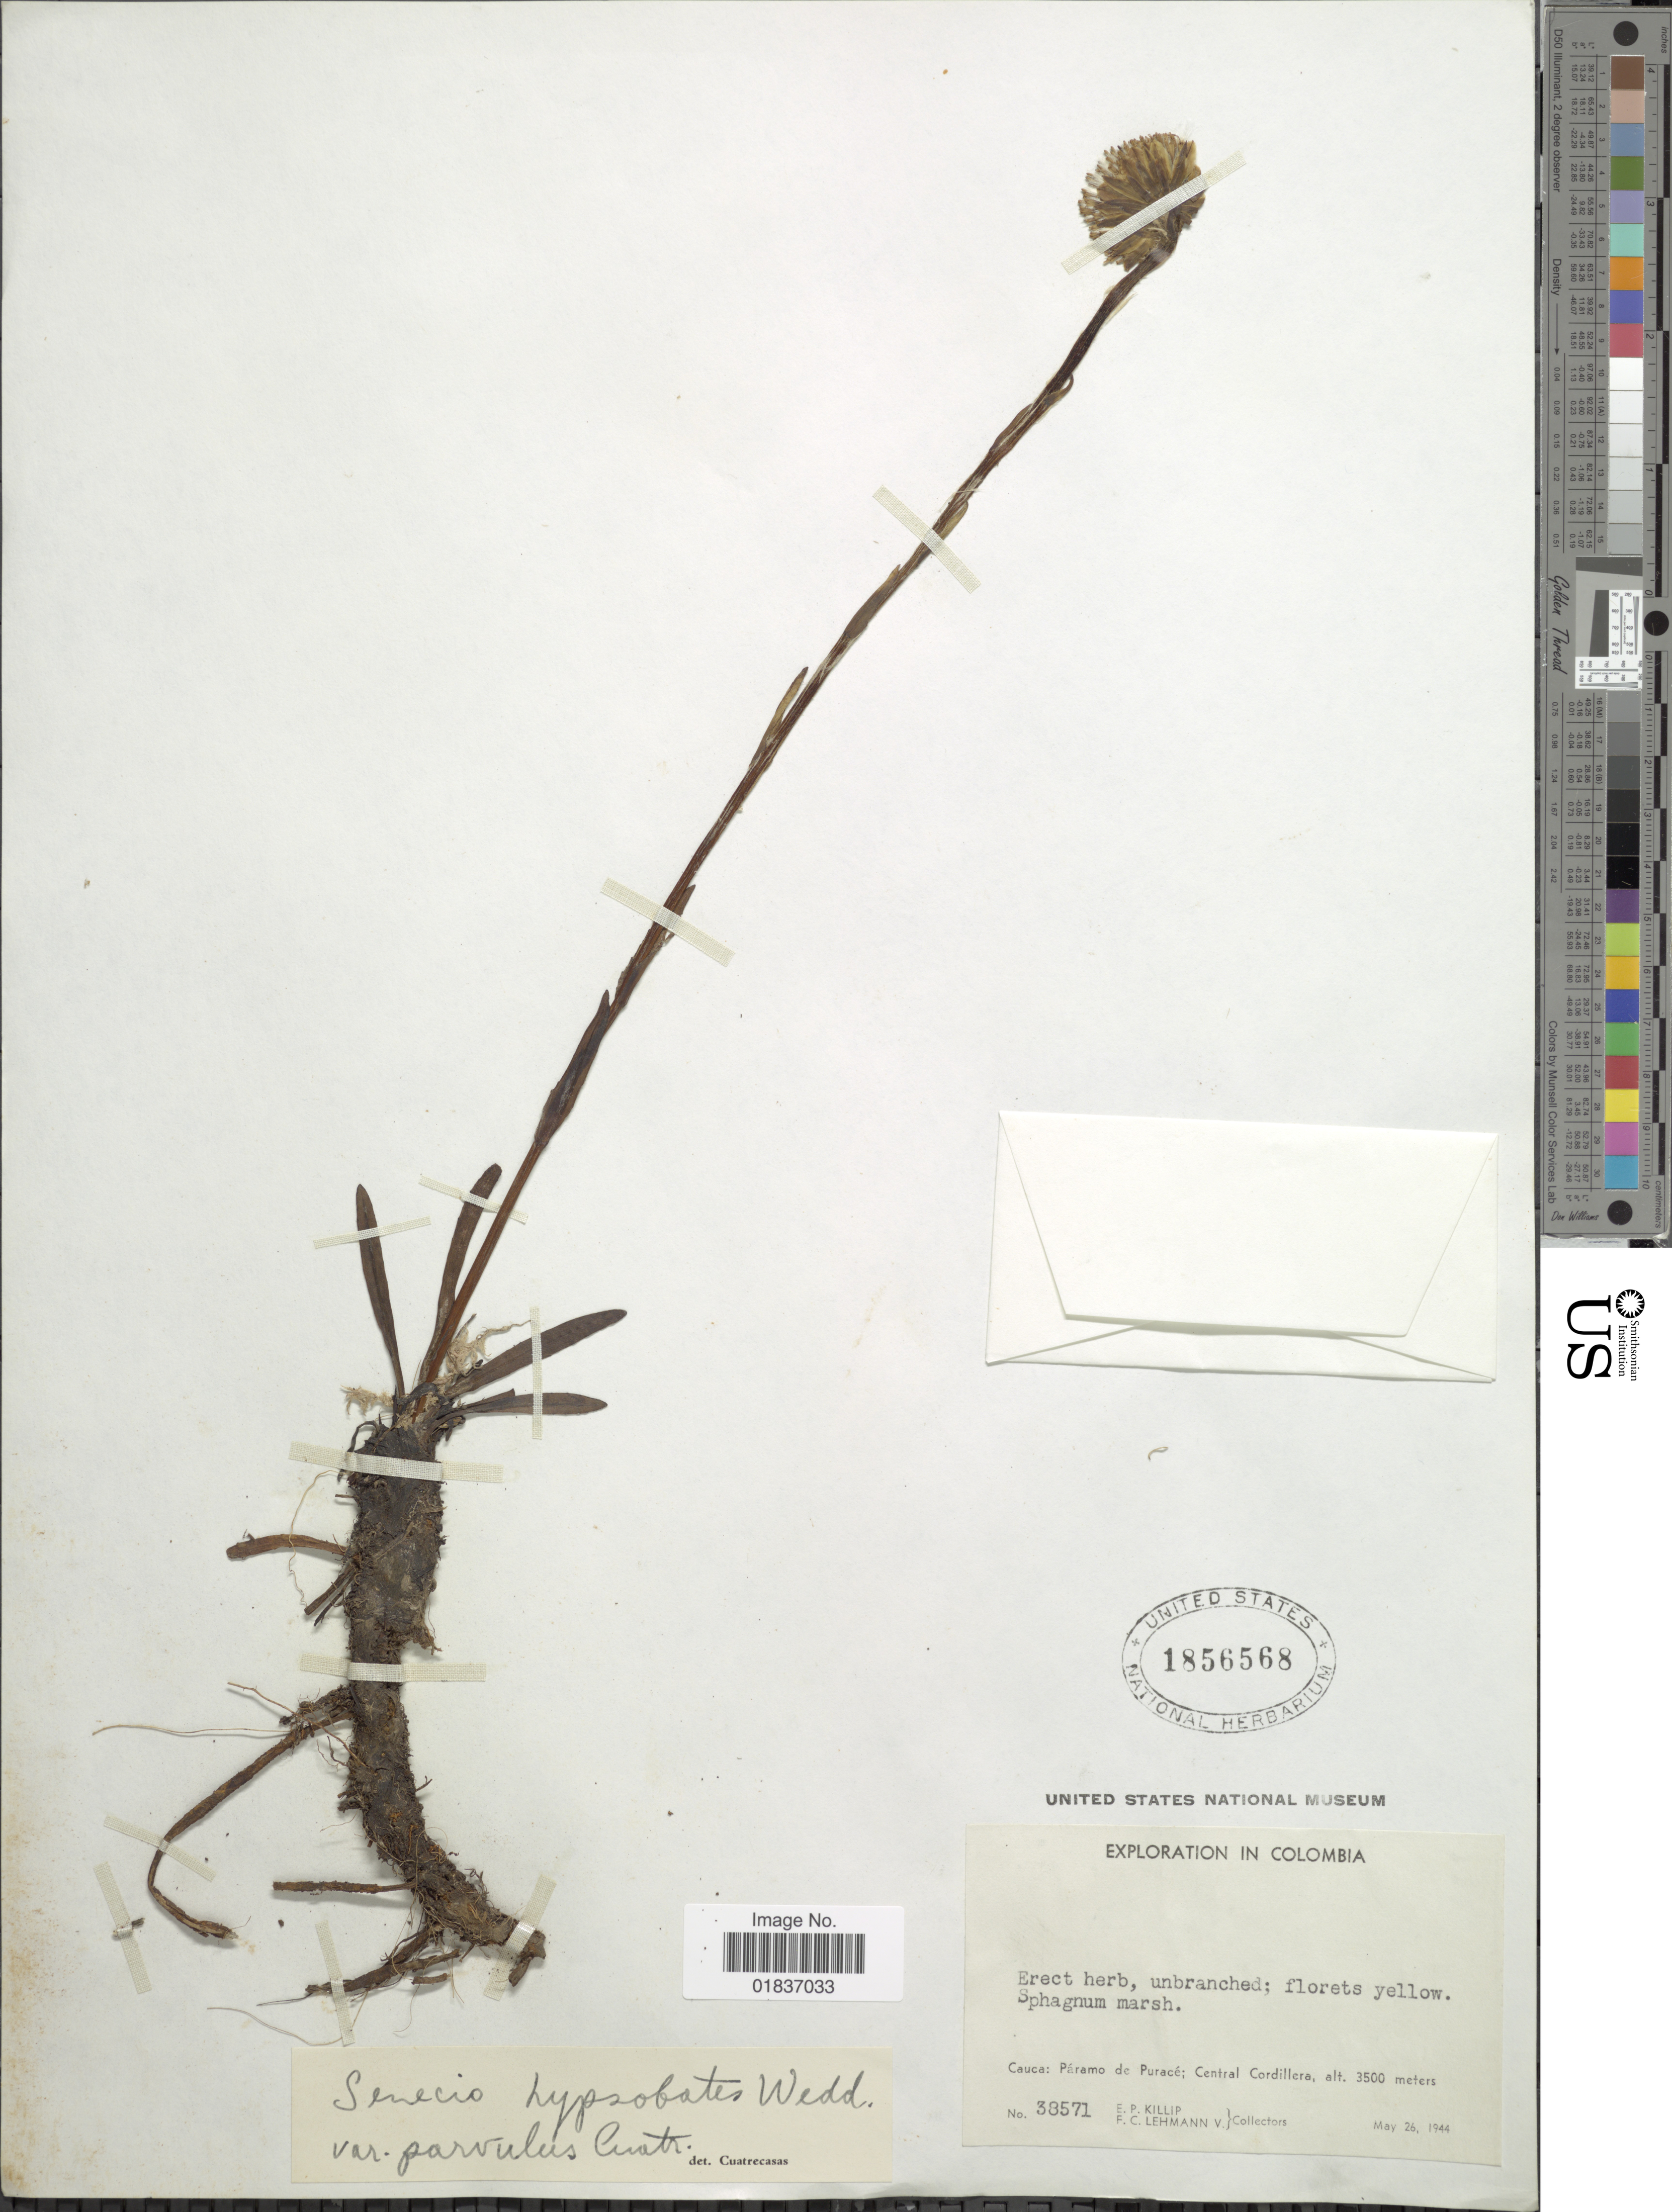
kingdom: Plantae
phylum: Tracheophyta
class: Magnoliopsida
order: Asterales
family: Asteraceae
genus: Senecio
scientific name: Senecio hypsobates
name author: Wedd.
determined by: Salomon, Luciana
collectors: E. P. Killip & F. C. Lehmann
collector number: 38571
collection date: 1944-05-26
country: Colombia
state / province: Cauca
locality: Cauca: Paramo de Purace; Central Cordillera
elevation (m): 3500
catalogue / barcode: US 1856568